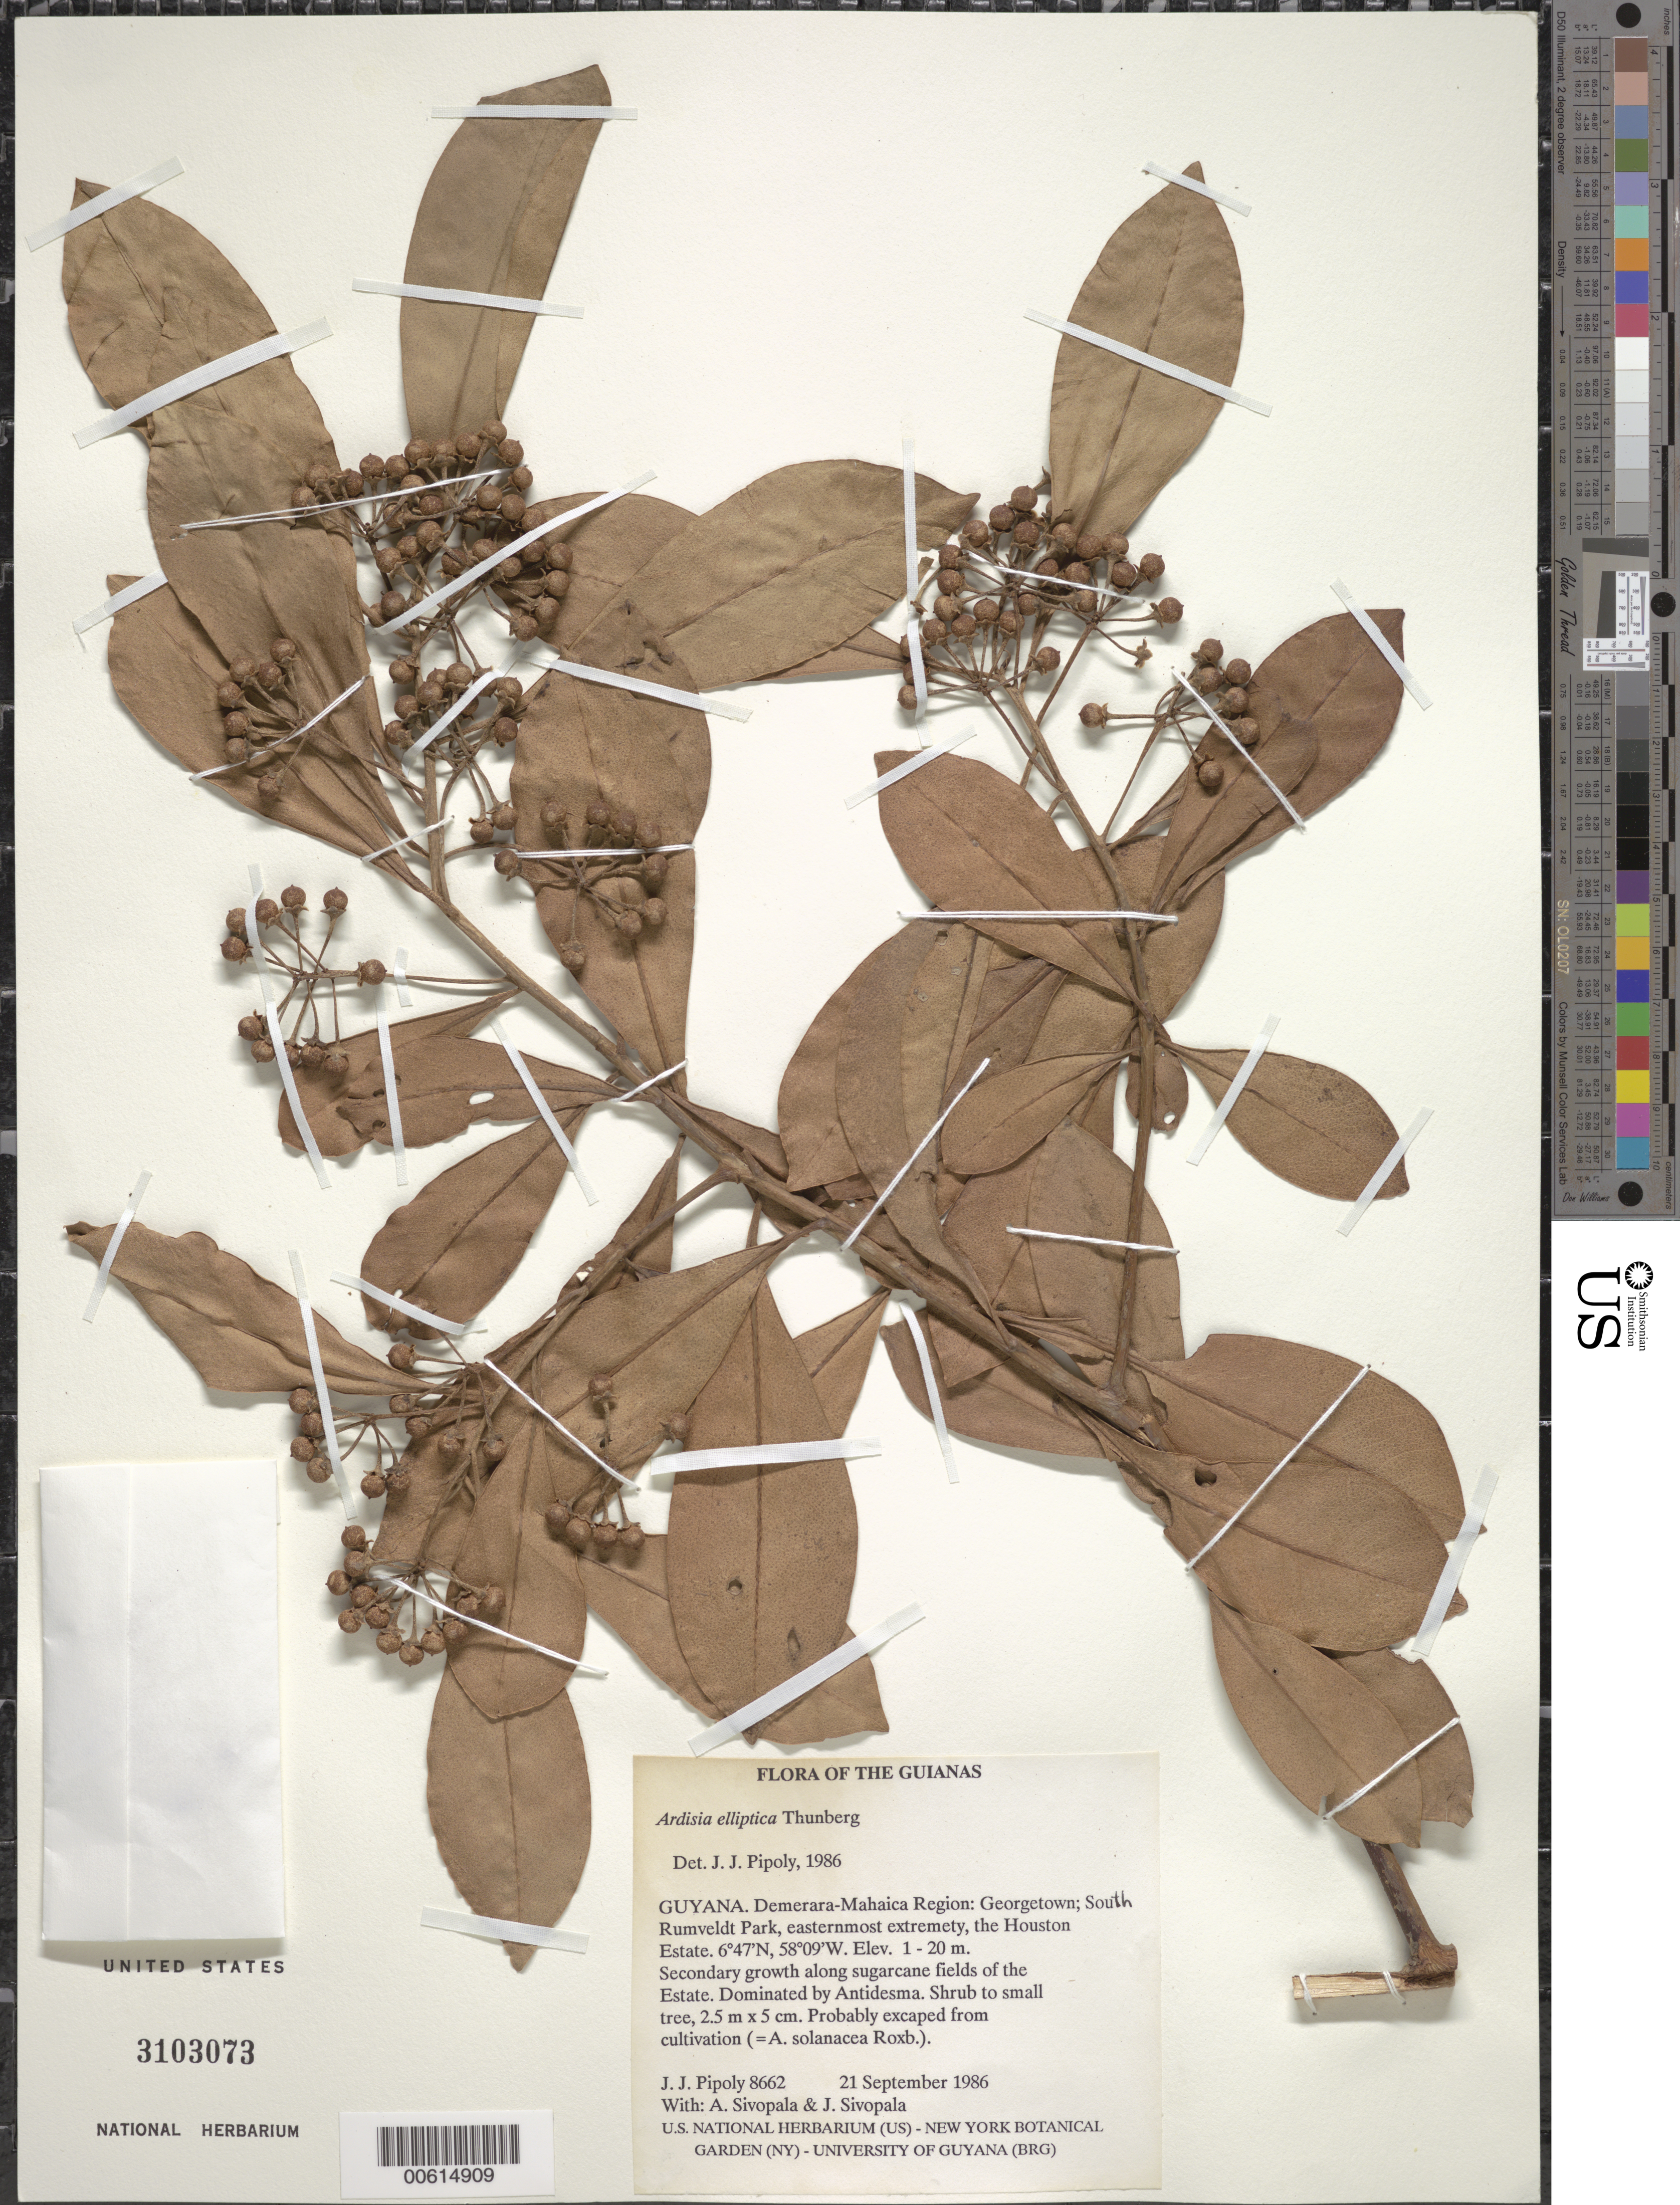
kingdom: Plantae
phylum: Tracheophyta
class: Magnoliopsida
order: Ericales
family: Primulaceae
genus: Ardisia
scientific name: Ardisia elliptica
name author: Thunb.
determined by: Pipoly, J. J., III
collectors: J. J. Pipoly, A. Sivopala & J. Sivopala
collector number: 8662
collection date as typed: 21 September 1986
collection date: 1986-09-21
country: Guyana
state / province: Demerara-Mahaica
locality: Georgetown; South Rumveldt Park, easternmost extremety, the Houston Estate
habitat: Secondary growth along sugarcane fields of the Estate. Dominated by Antidesma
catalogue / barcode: US 3103073